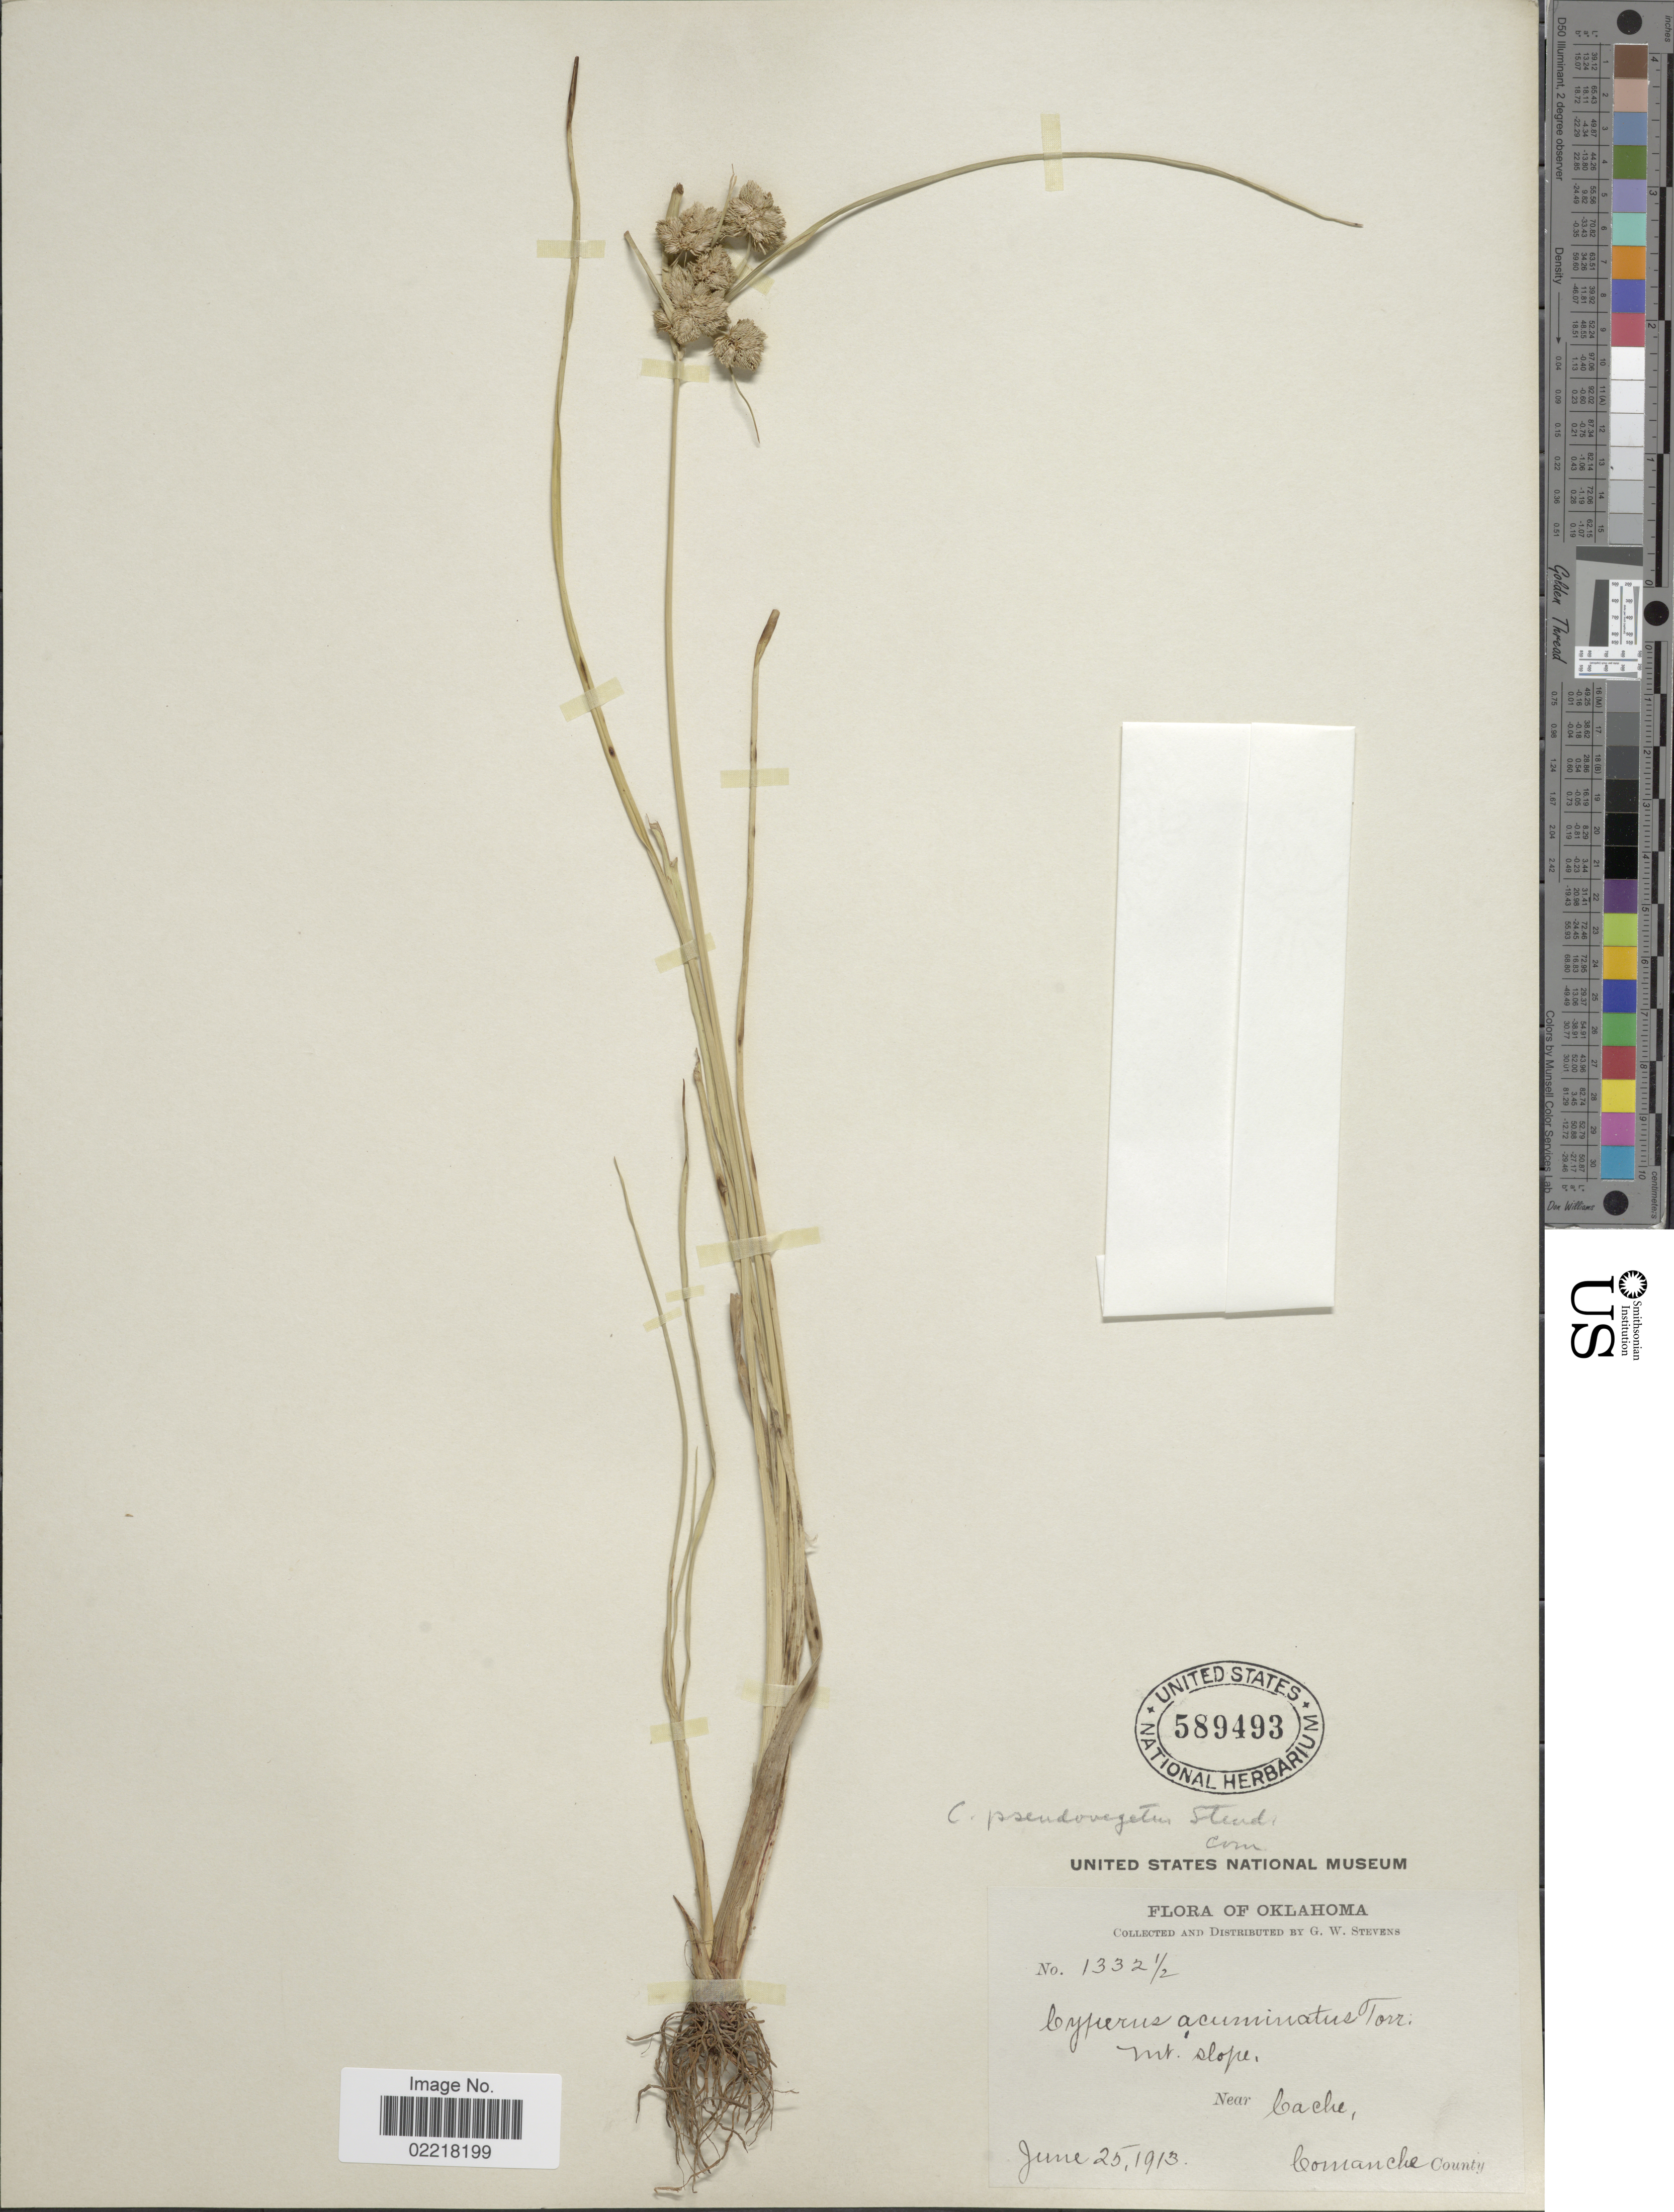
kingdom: Plantae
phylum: Tracheophyta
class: Liliopsida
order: Poales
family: Cyperaceae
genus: Cyperus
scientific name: Cyperus pseudovegetus Steud.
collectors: G. W. Stevens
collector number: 1332½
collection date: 1913-06-25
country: United States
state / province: Oklahoma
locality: Mt. slope, Near Cache, Comanche County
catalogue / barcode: US 589493